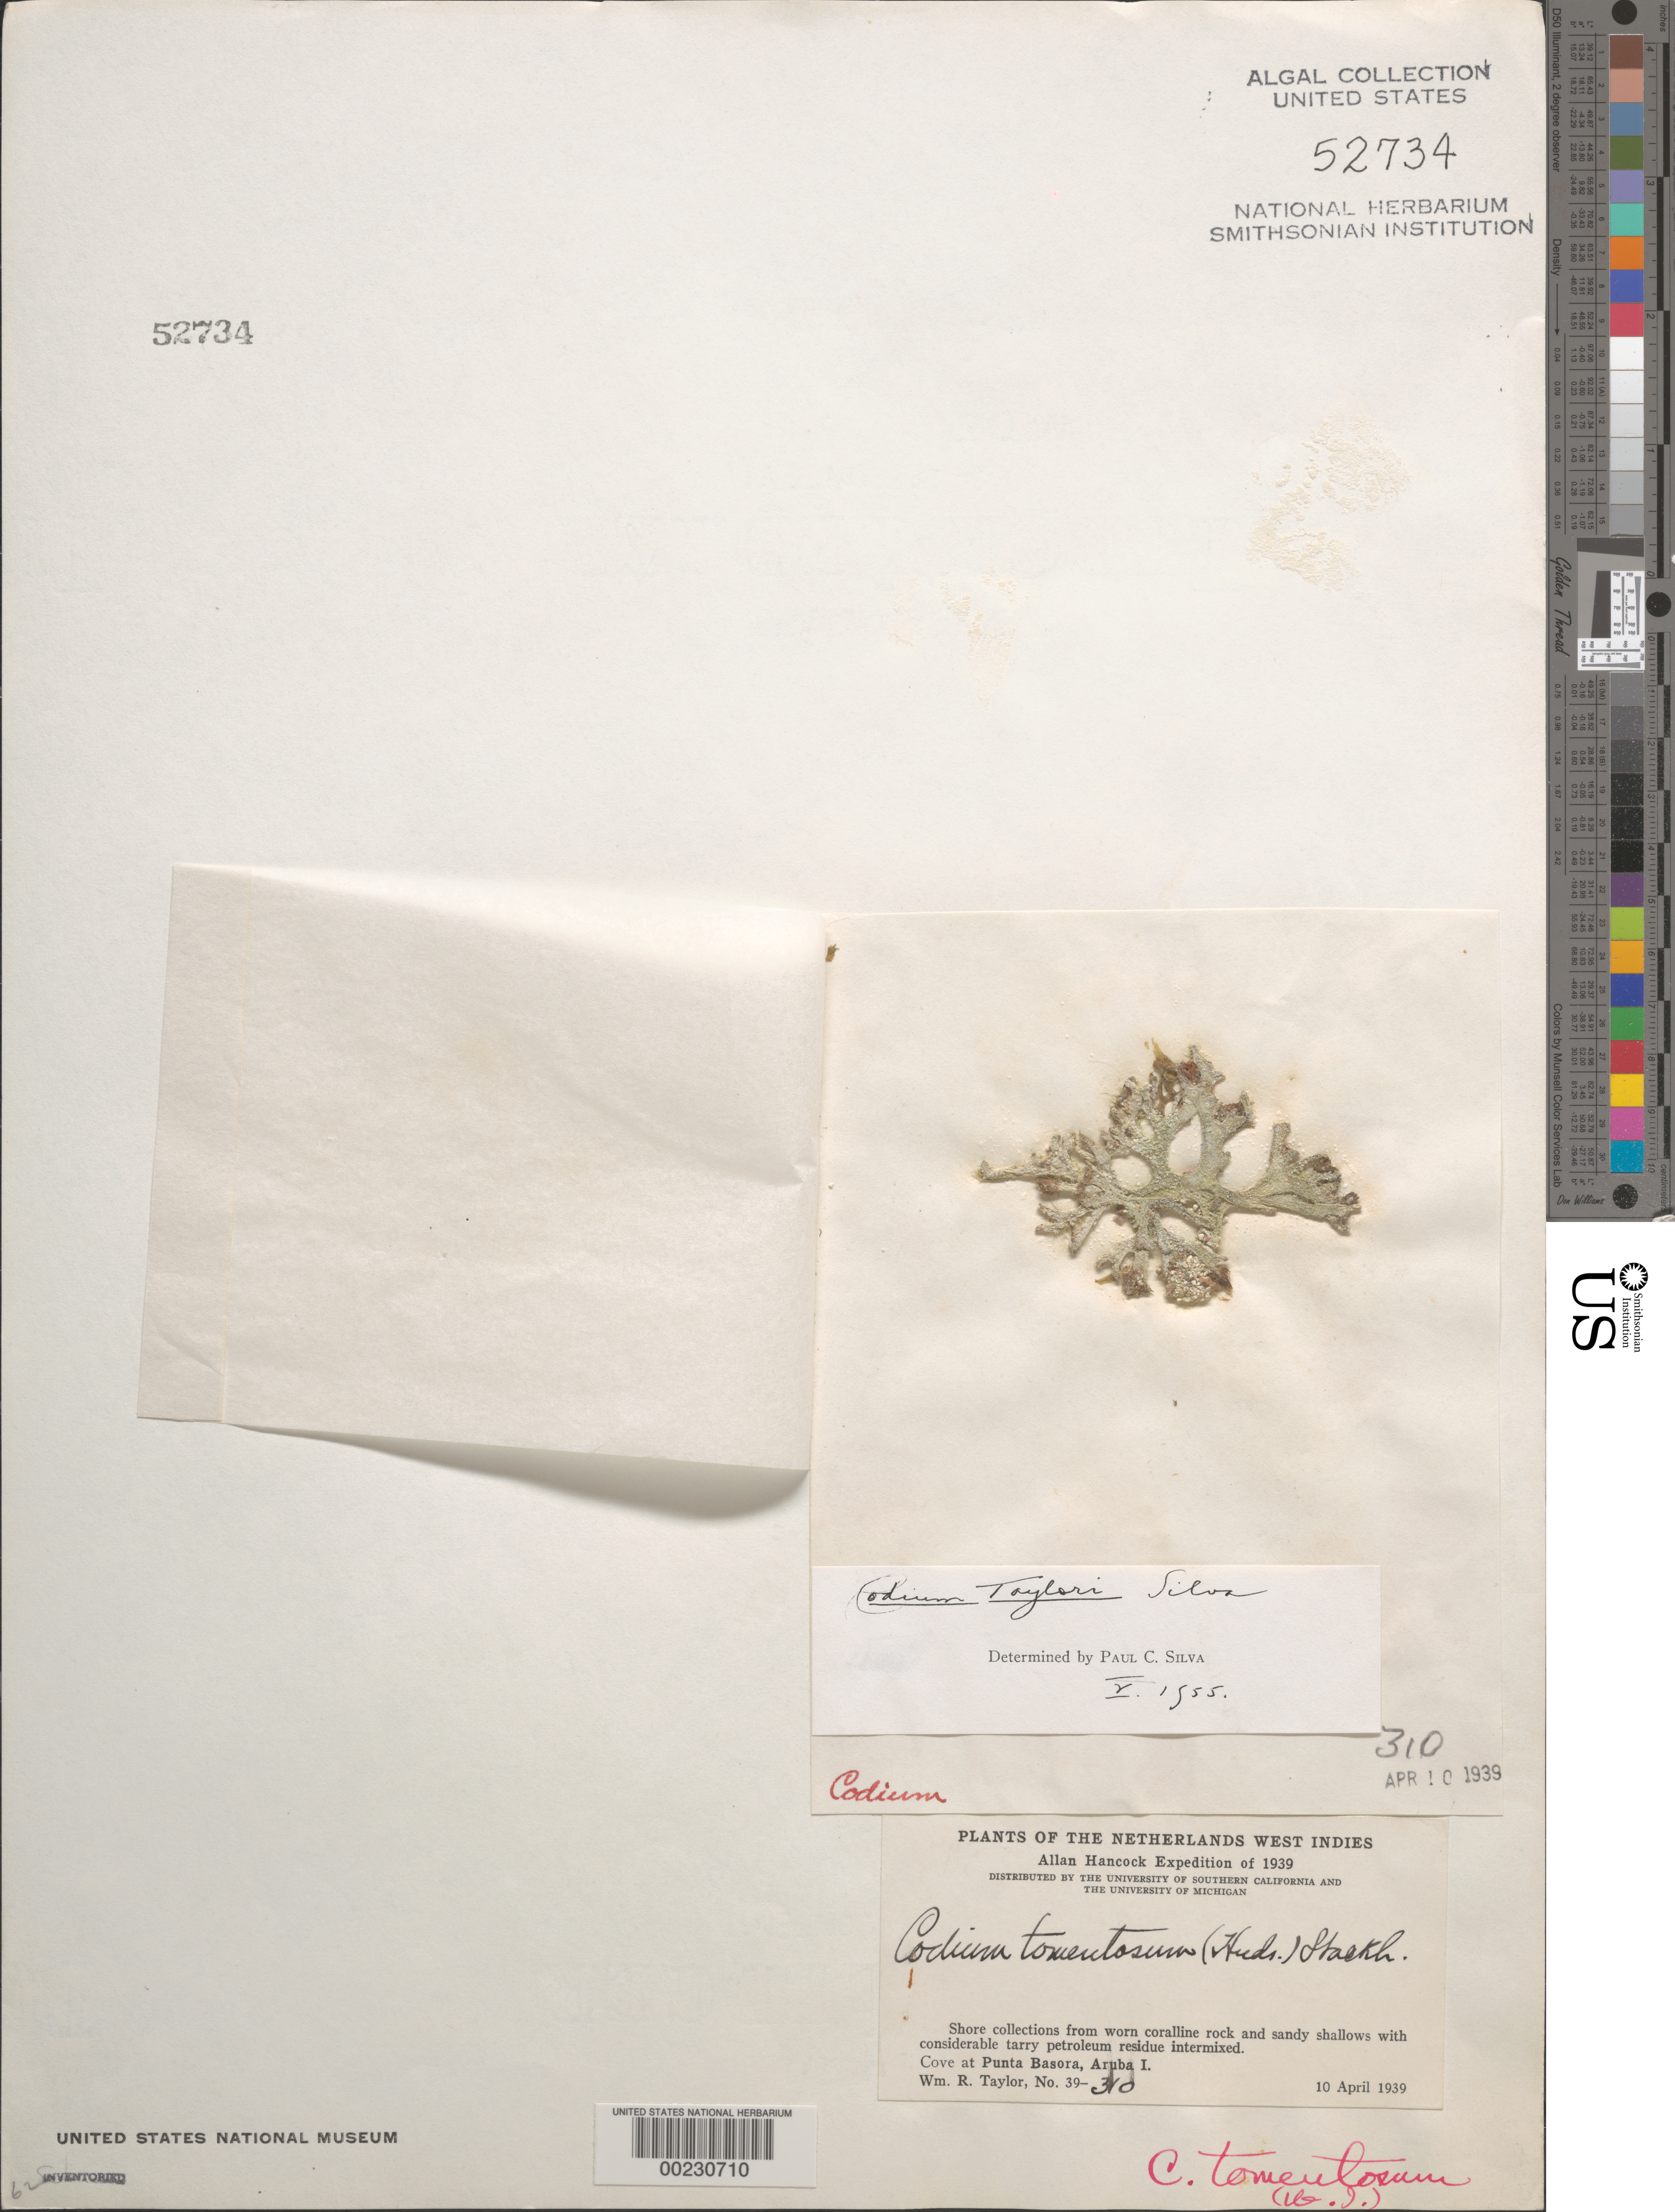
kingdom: Plantae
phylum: Chlorophyta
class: Ulvophyceae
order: Bryopsidales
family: Codiaceae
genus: Codium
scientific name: Codium taylorii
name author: P.C. Silva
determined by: Silva, P. C.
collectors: W. R. Taylor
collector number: WRT 39-310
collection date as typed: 10 Apr 1939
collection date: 1939-04-10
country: Aruba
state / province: ABC Islands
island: Aruba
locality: Punta Basora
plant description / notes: Allan Hancock Expedition of 1939, as Codium tomentosum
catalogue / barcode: US 52734